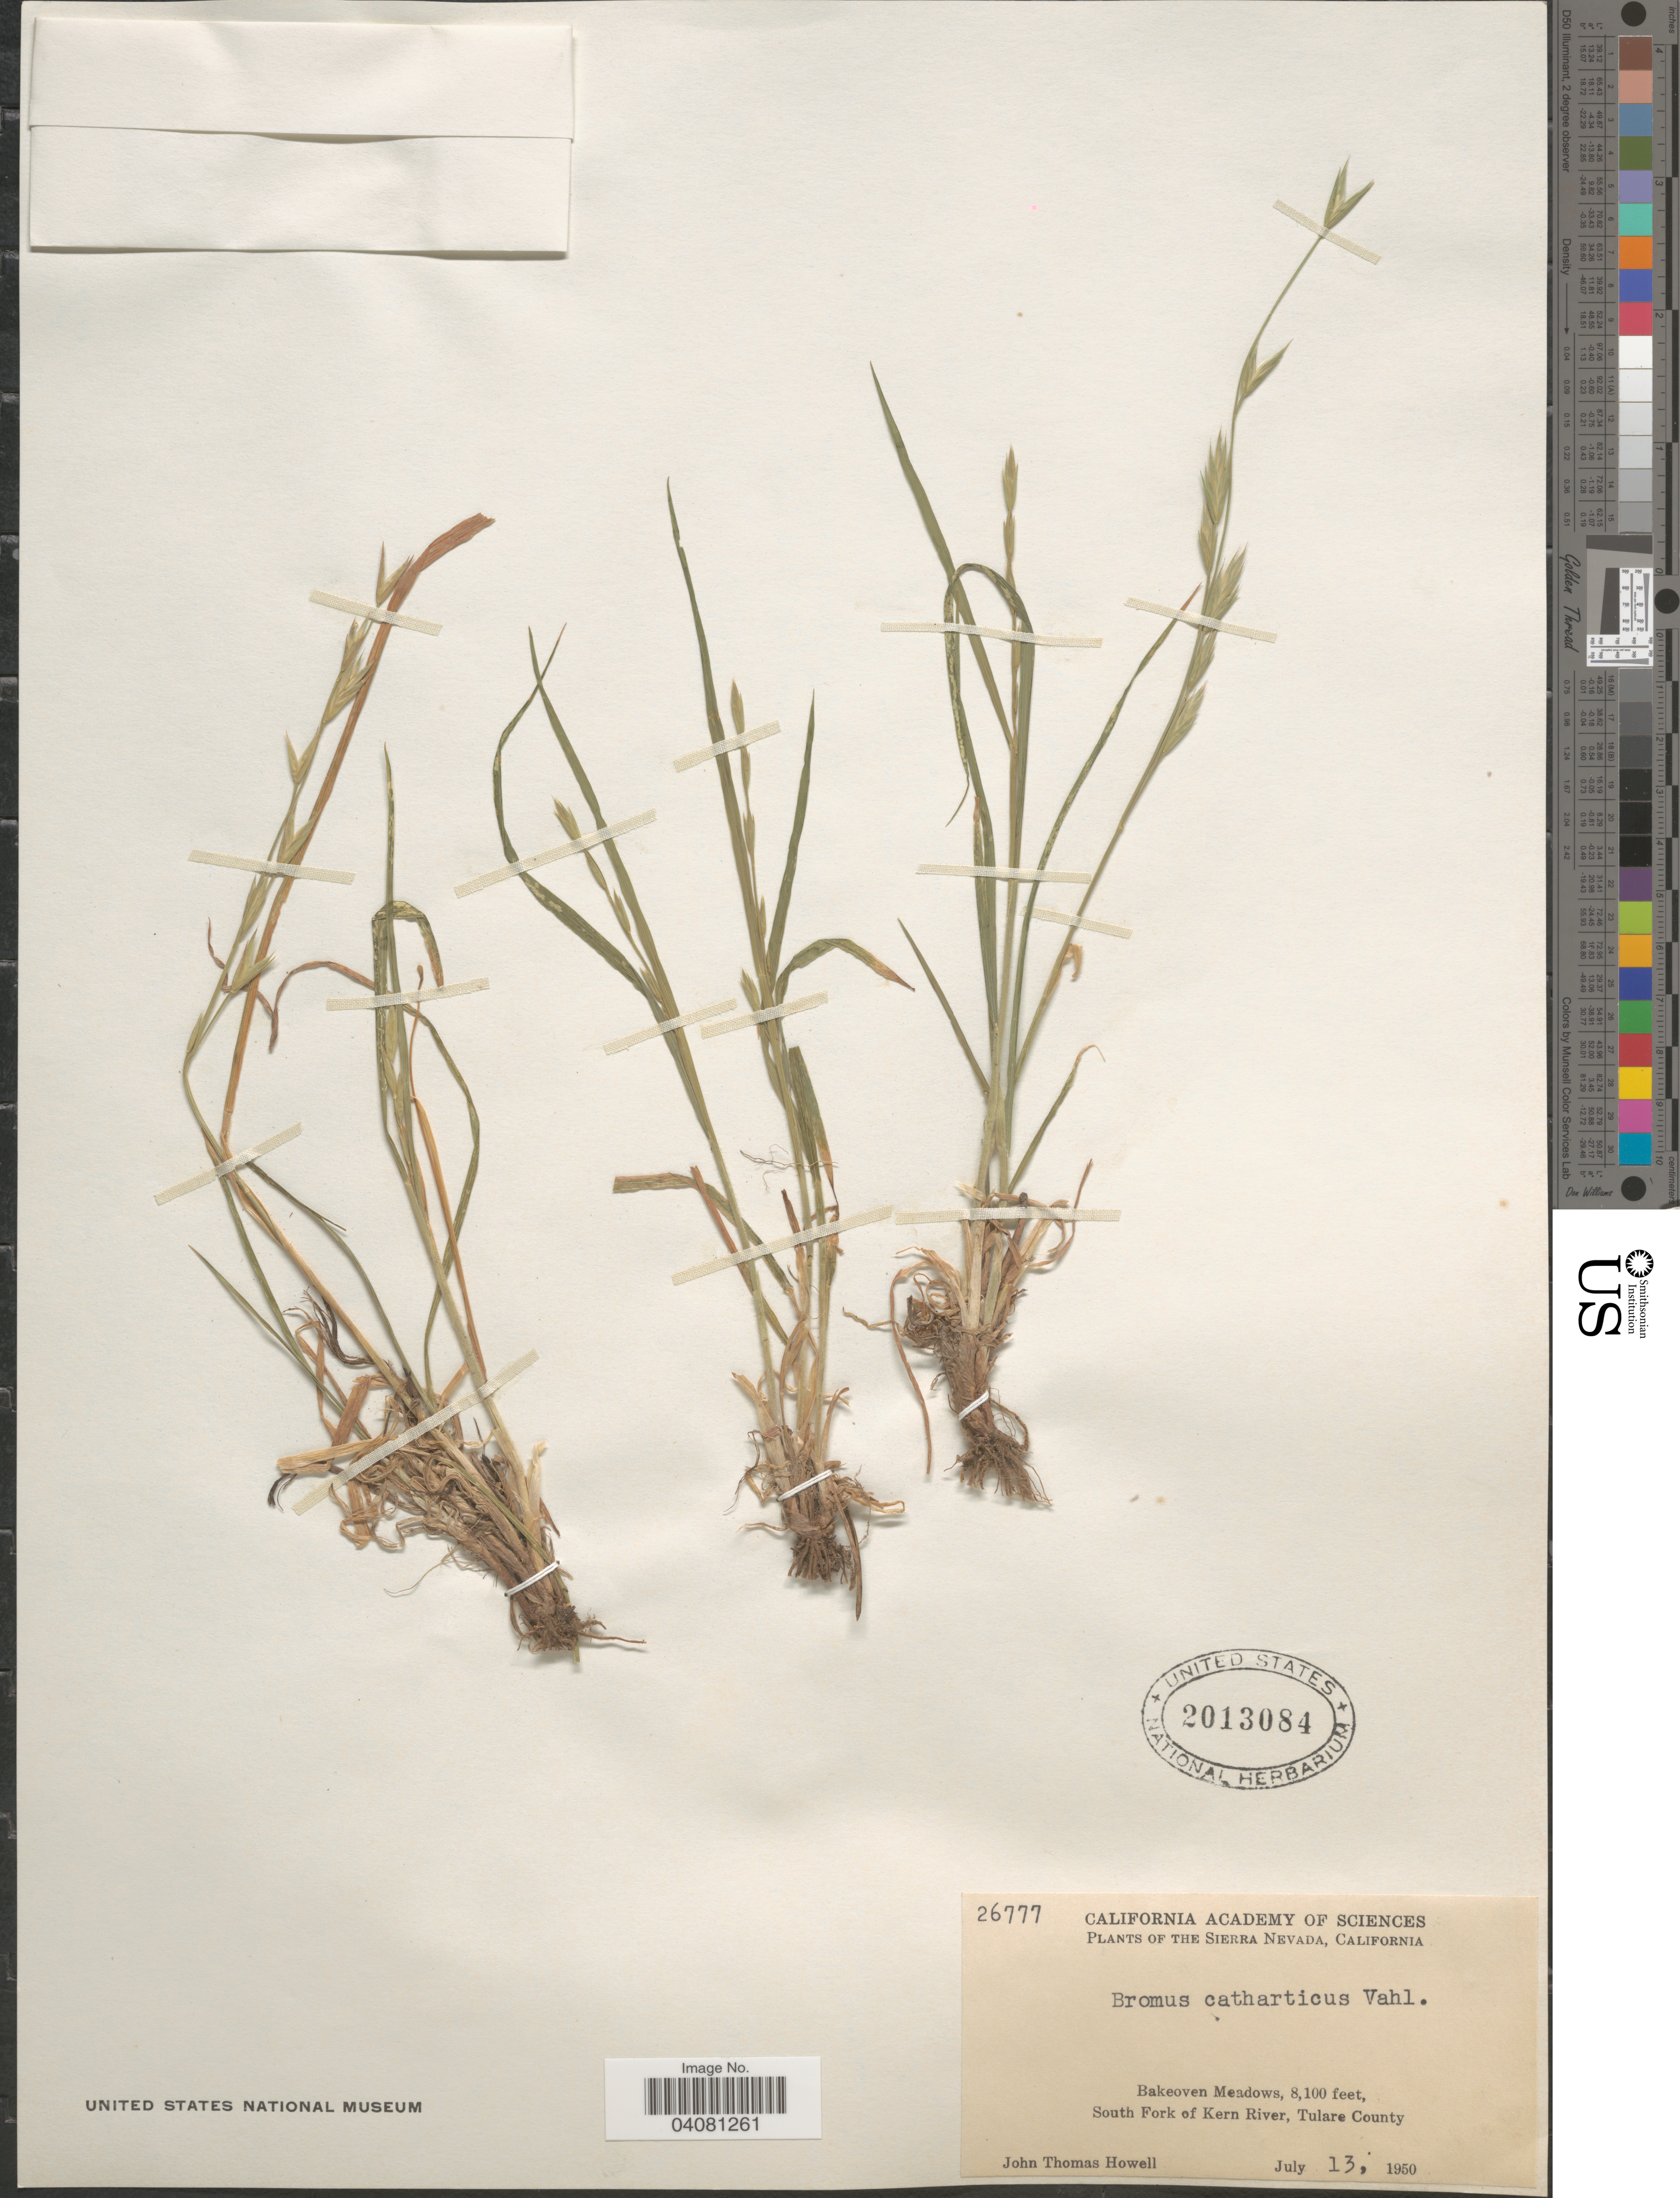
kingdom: Plantae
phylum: Tracheophyta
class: Liliopsida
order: Poales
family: Poaceae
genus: Bromus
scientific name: Bromus catharticus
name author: Vahl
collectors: J. T. Howell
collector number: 26777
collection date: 1950-07-13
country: United States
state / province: California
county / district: Tulare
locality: Sierra Nevada. Bakeoven Meadows. South Fork of Kern River, Tulare County.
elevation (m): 2469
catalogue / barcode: US 2013084